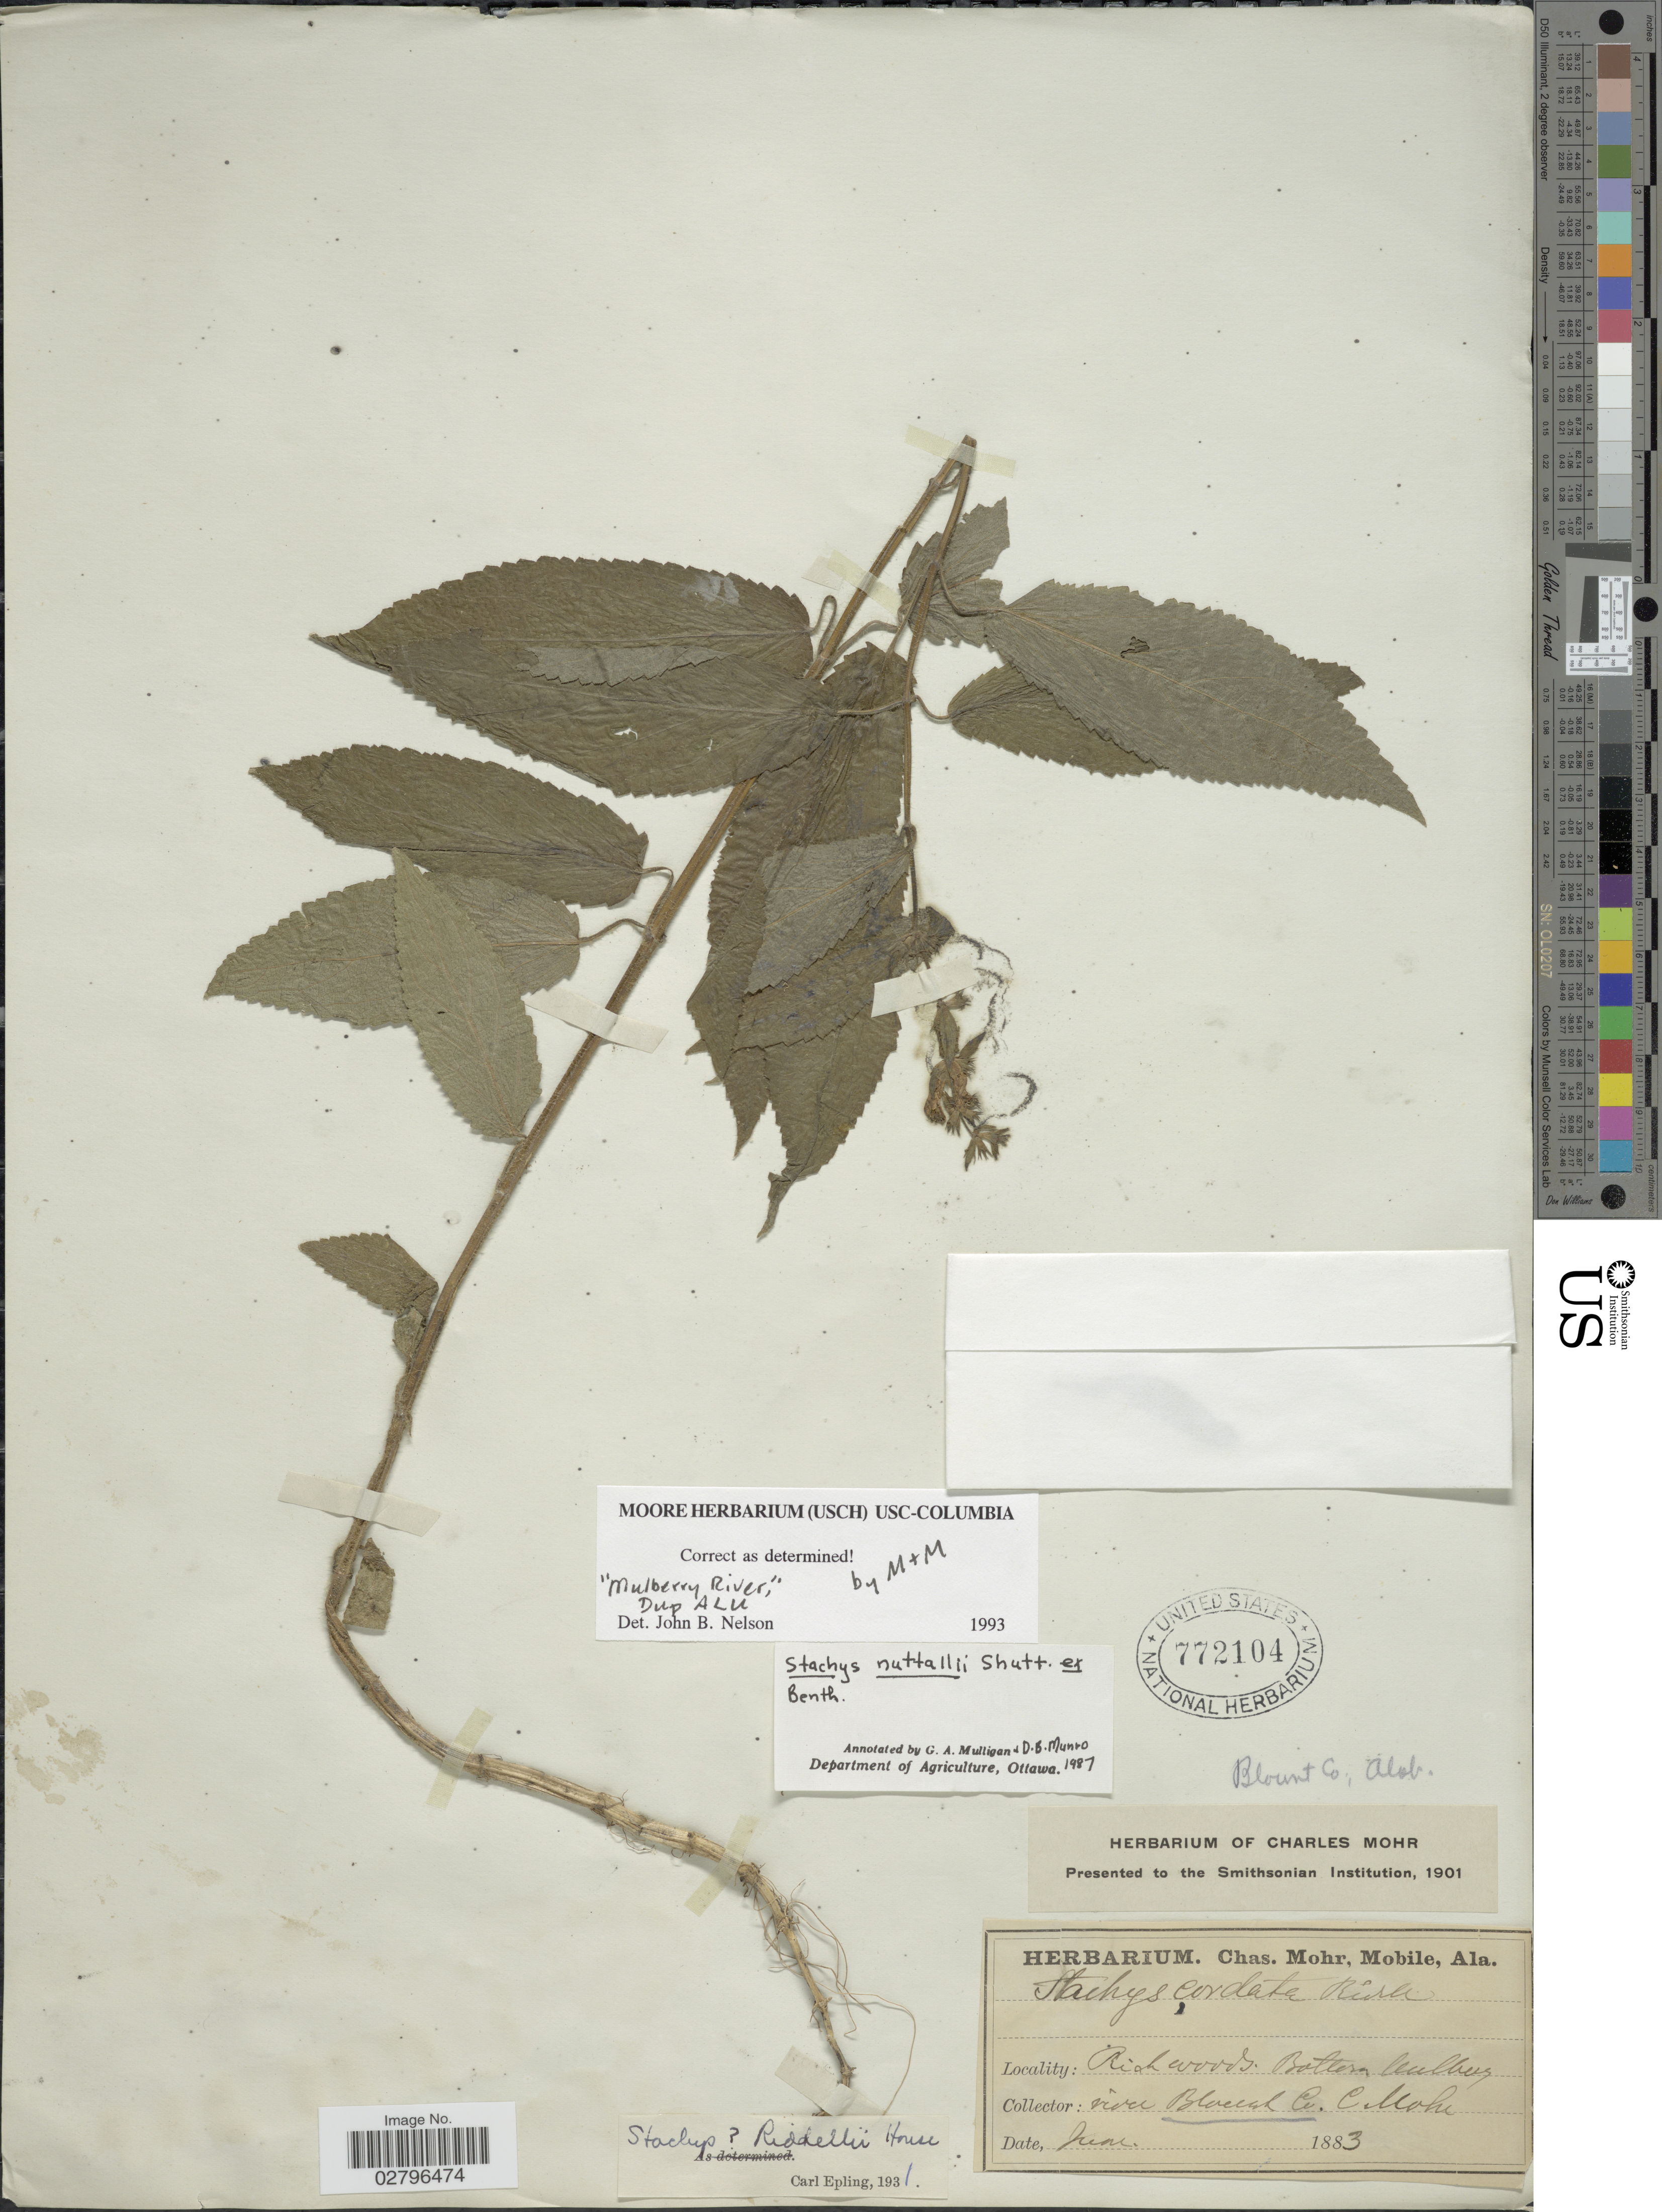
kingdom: Plantae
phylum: Tracheophyta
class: Magnoliopsida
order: Lamiales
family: Lamiaceae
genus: Stachys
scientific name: Stachys nuttallii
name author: Shuttlew. ex Benth.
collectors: Mohr, C. T. (herbarium)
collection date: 1883-06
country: United States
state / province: Alabama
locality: River Blount Co.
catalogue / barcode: US 772104